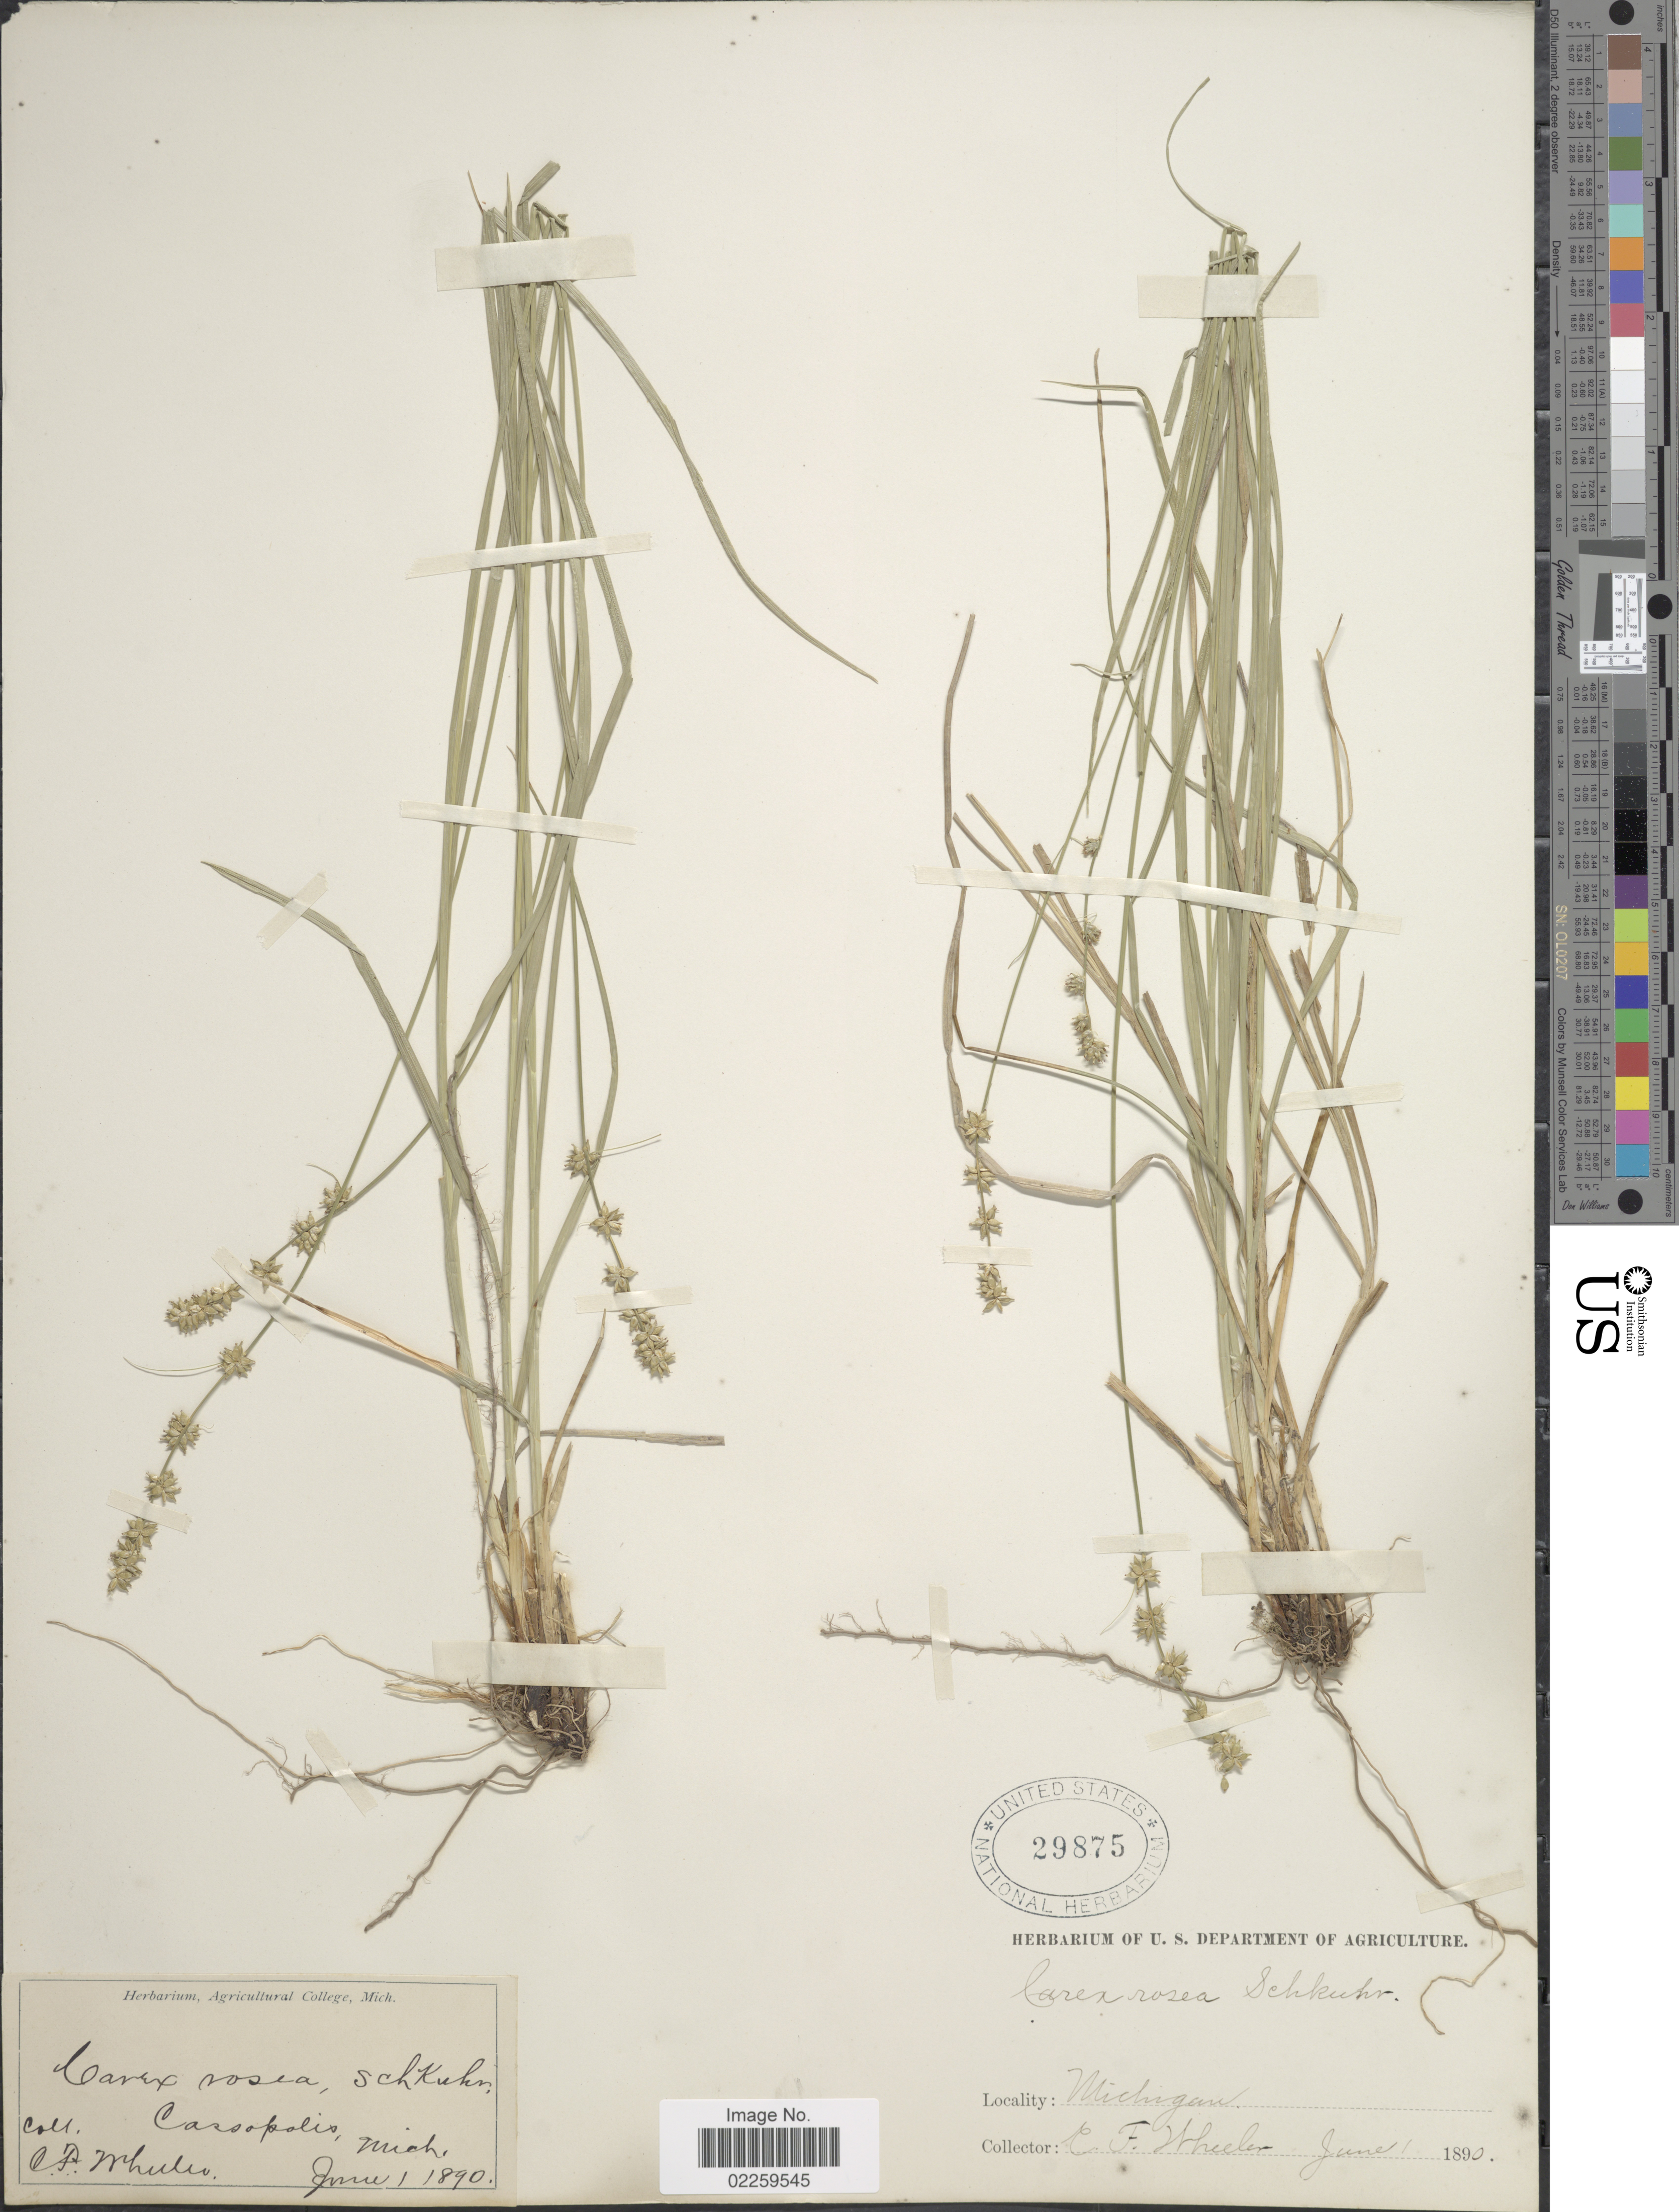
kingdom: Plantae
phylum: Tracheophyta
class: Liliopsida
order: Poales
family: Cyperaceae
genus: Carex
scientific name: Carex rosea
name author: Willd.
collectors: C. Wheeler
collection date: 1890-06-01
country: United States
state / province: Michigan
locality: Cassopolis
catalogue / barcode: US 29875